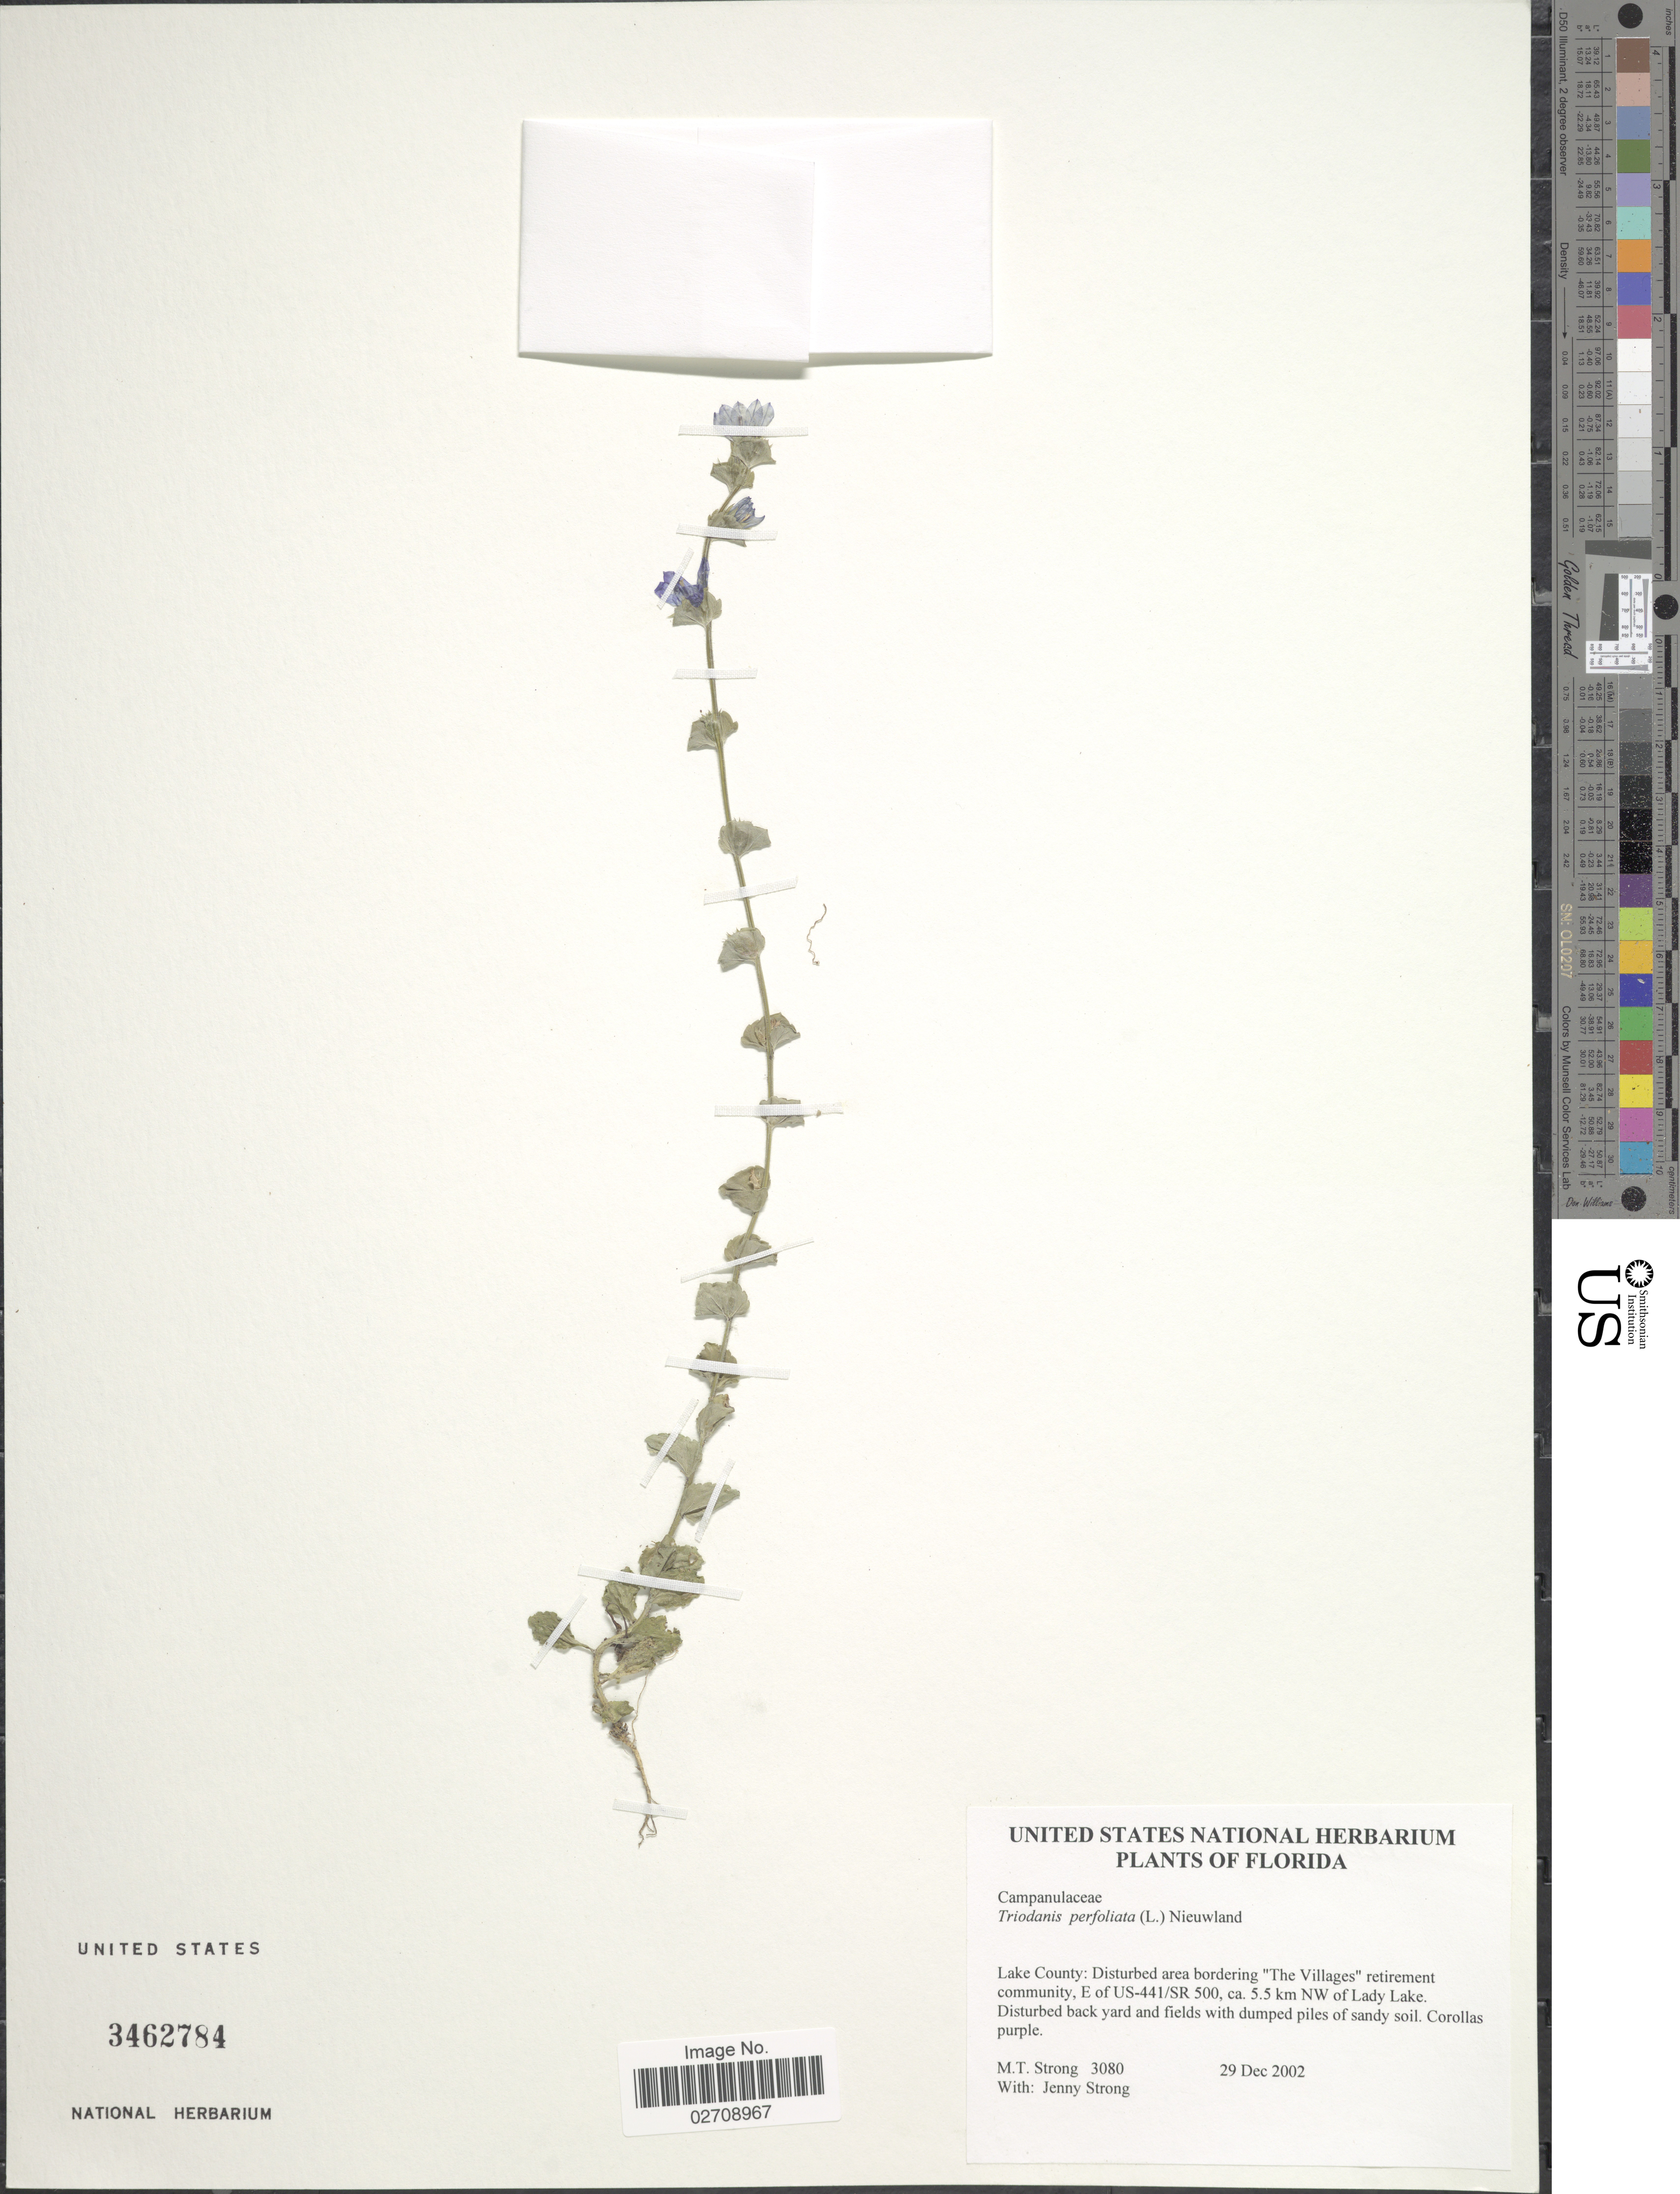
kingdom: Plantae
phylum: Tracheophyta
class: Magnoliopsida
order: Asterales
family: Campanulaceae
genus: Triodanis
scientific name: Triodanis perfoliata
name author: (L.) Nieuwl.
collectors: M. T. Strong & J. L. Strong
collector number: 3080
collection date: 2002-12-29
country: United States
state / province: Florida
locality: Lake County: Disturbed area bordering "The Villages"retirement community, E of US-441/SR 500, ca. 5.5 km NW of Lady Lake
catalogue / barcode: US 3462784